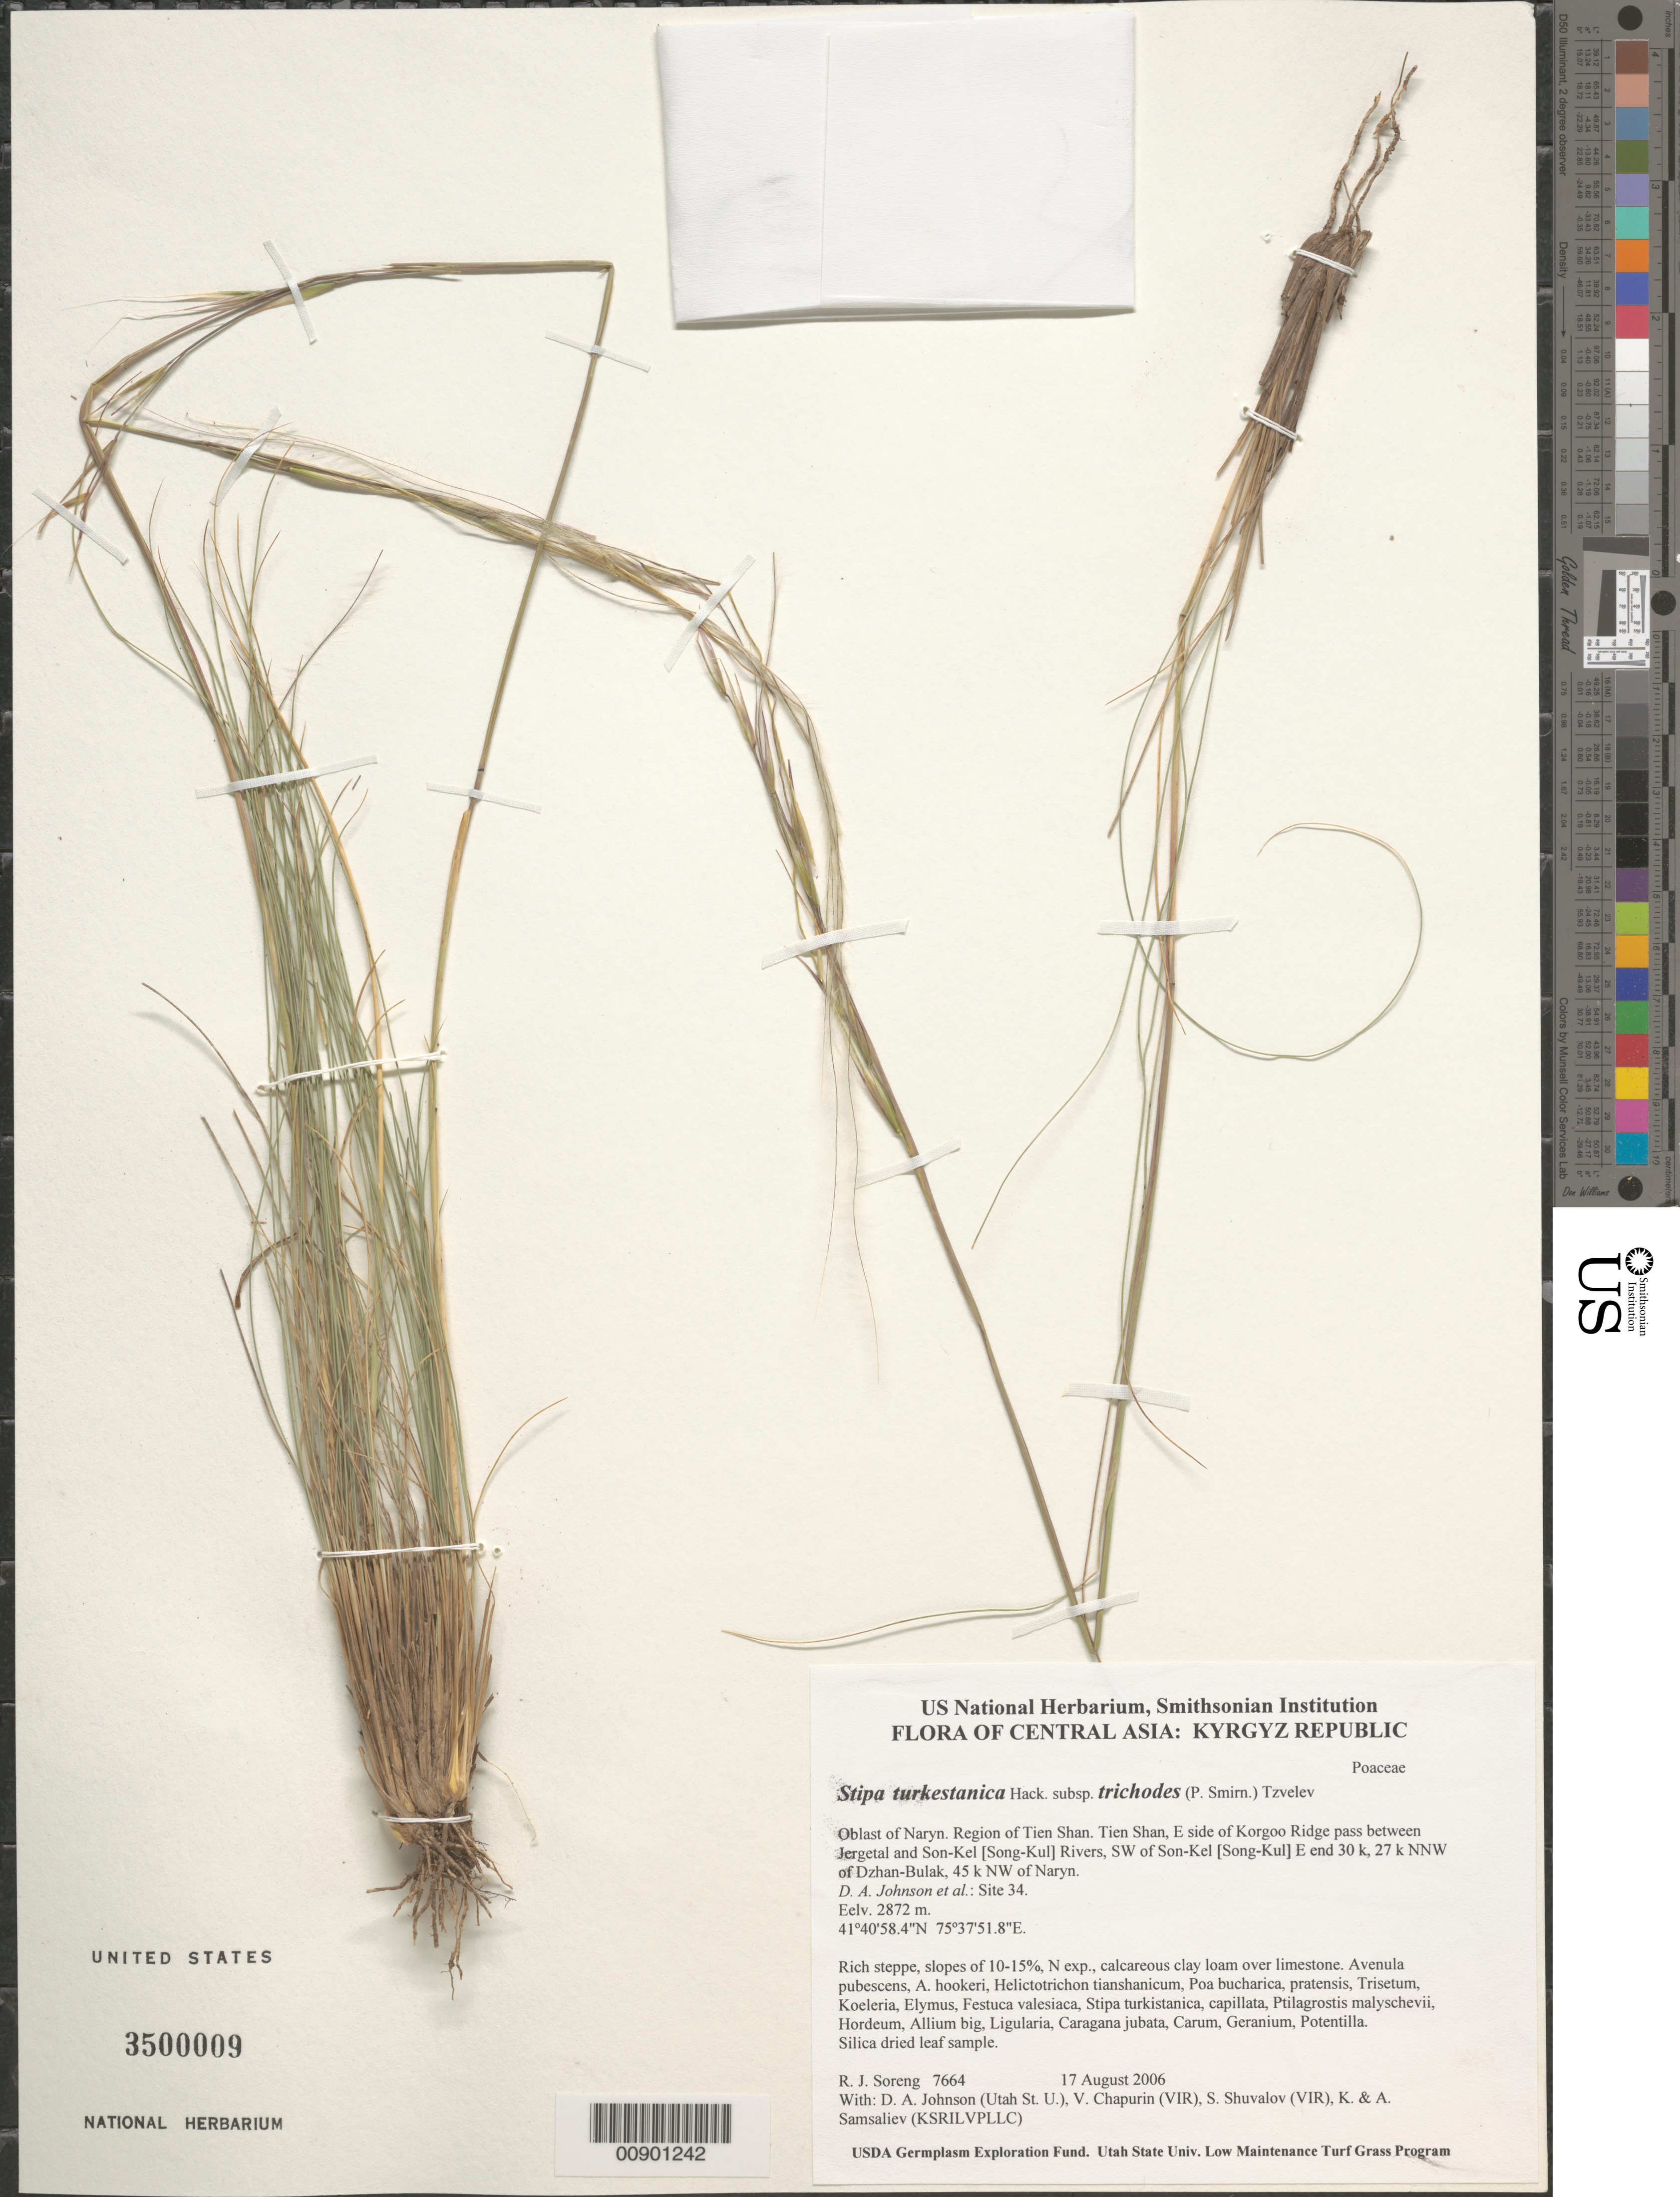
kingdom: Plantae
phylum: Tracheophyta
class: Liliopsida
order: Poales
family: Poaceae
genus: Stipa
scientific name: Stipa turkestanica subsp. trichoides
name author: (P.A. Smirn.) Tzvelev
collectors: R. J. Soreng, D. Johnson, S. Shuvalov, V. Chapurin, K. Samsaliev & A. Samsaliev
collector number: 7664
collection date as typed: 17 Aug 2006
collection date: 2006-08-17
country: Kyrgyzstan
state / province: Naryn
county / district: Tien Shan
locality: Tien Shan, E side of Korgoo Ridge pass between Jergetal and Son-Kel Rivers, SW of Son-Kel E end 30 k, 27 km NNW of Dzhan-Bulak, 45 km NW of Naryn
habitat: Rich steppe, slopes of 10-15%, N exp., calcareous clay loam over limestone,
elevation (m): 2872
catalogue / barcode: US 3500009